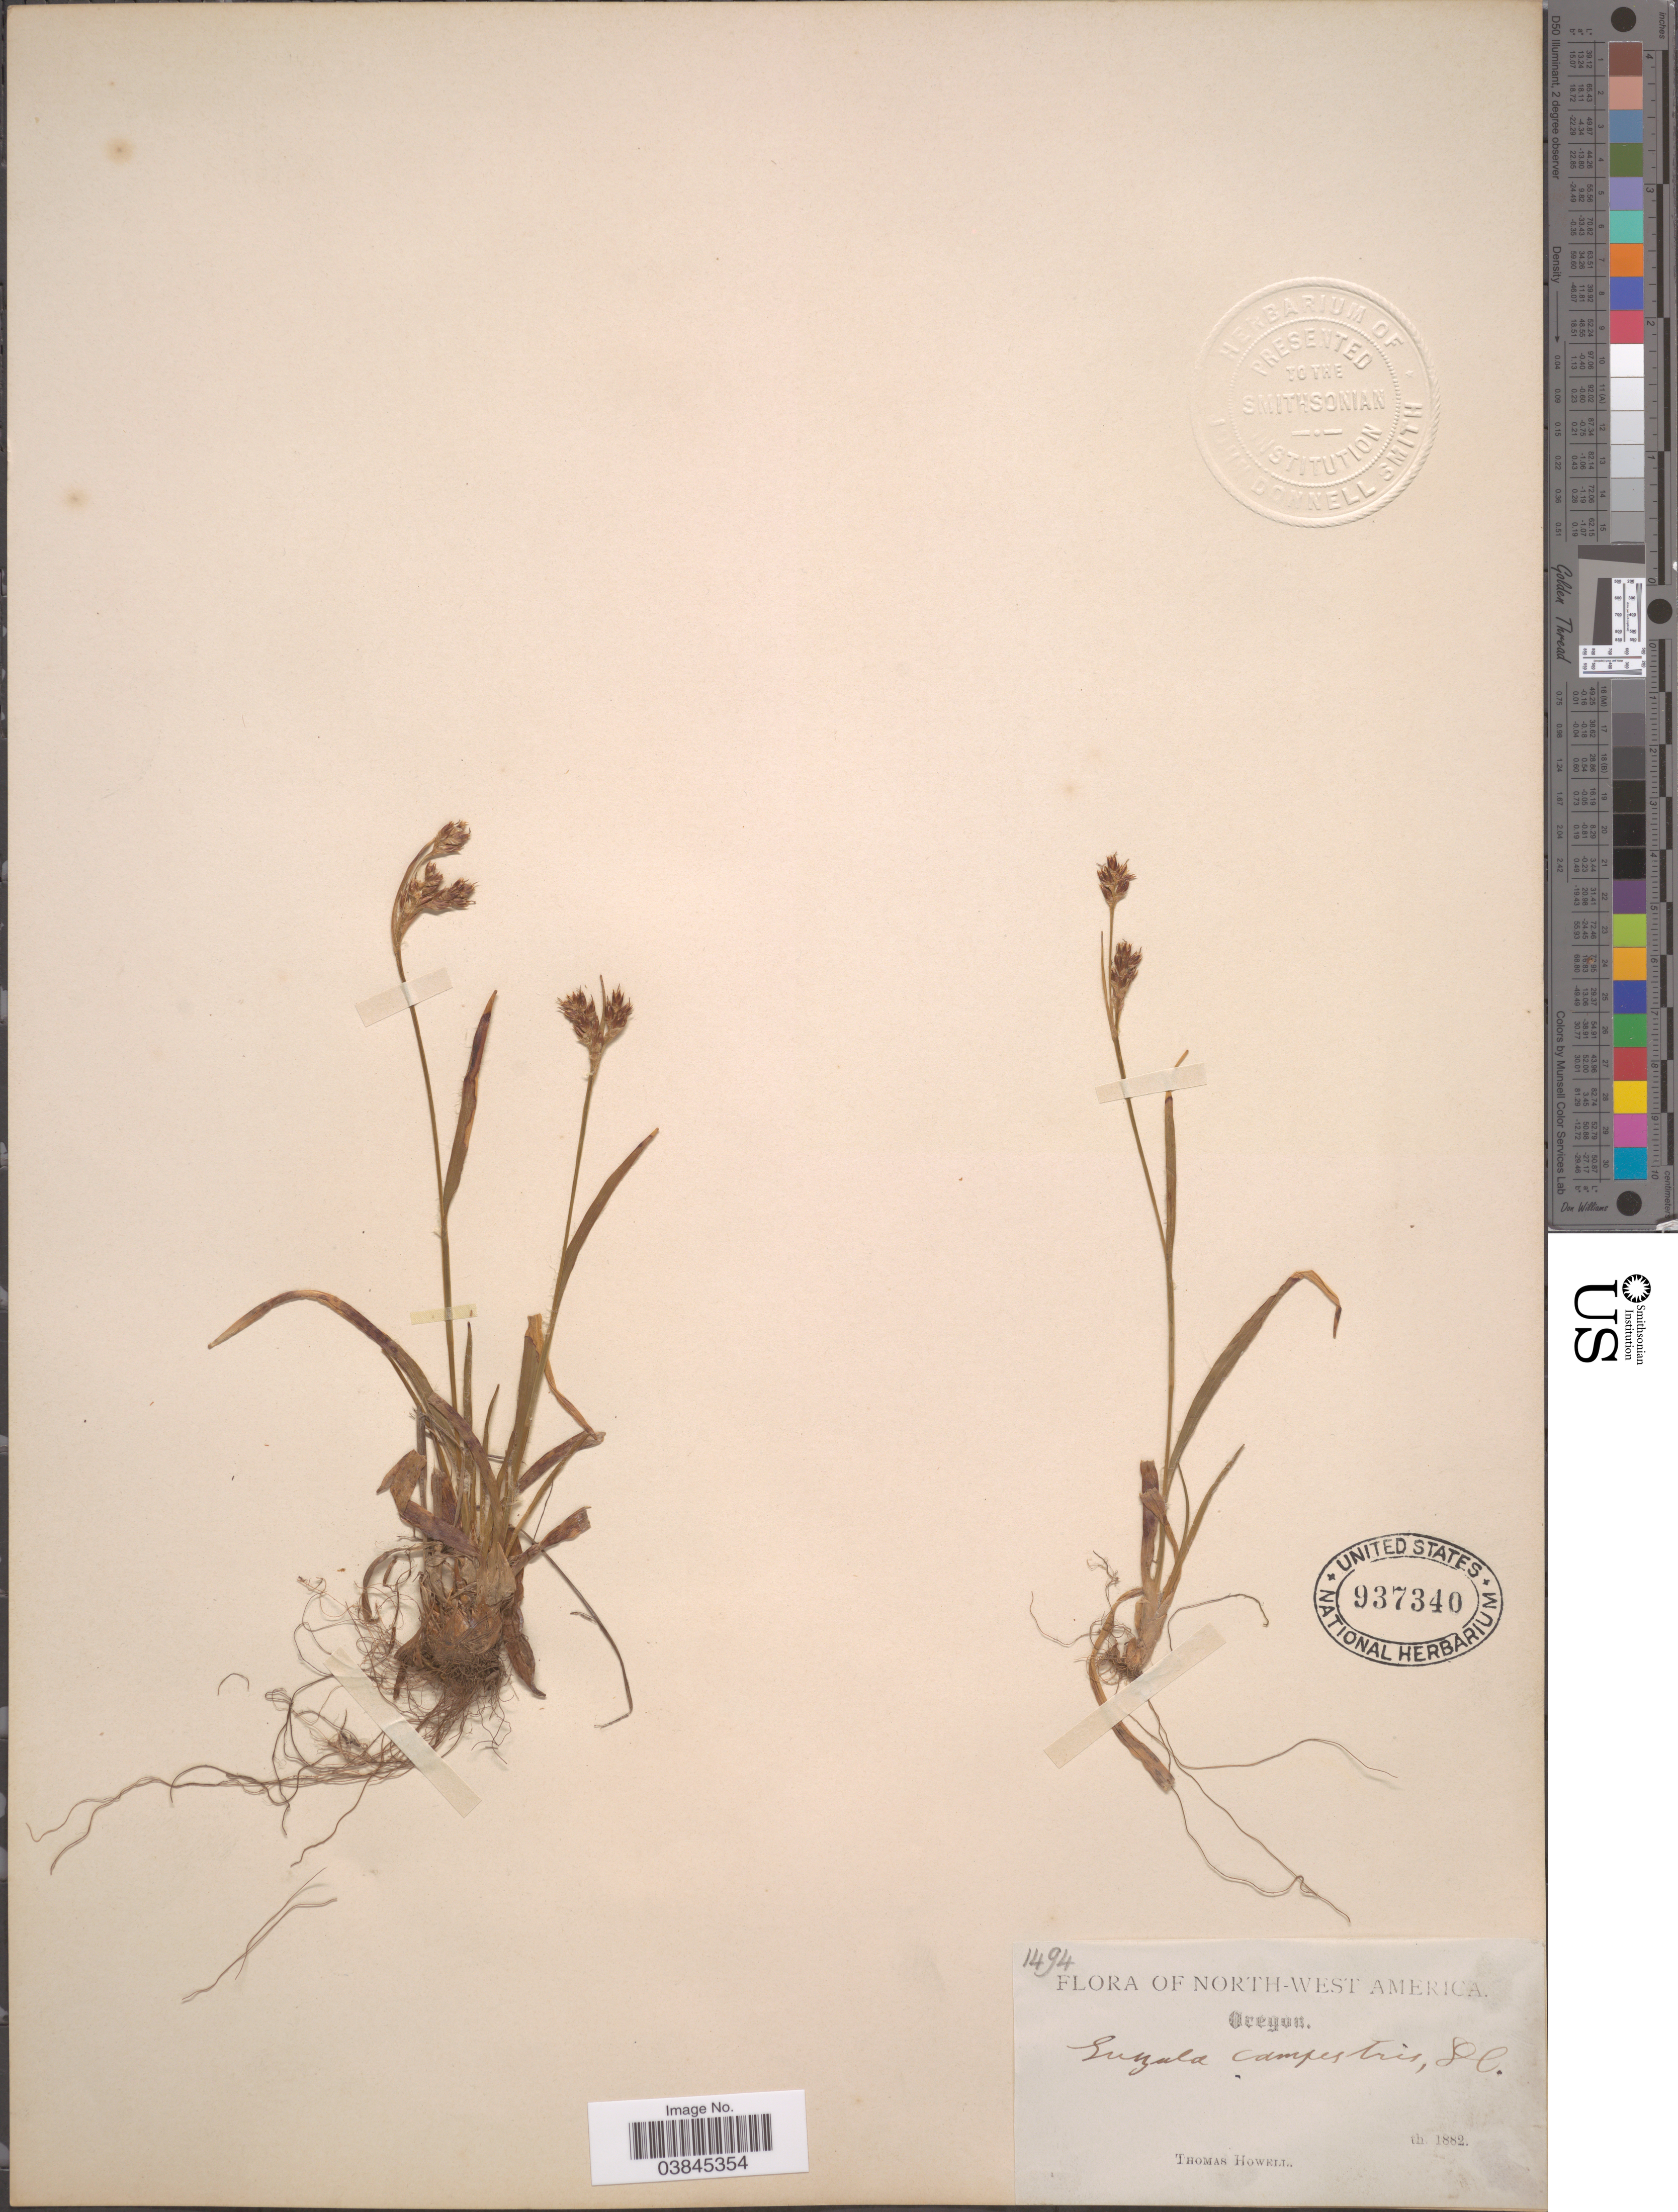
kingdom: Plantae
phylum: Tracheophyta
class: Liliopsida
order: Poales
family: Juncaceae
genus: Luzula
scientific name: Luzula campestris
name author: (L.) DC.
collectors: T. Howell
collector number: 1494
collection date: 1882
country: United States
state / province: Oregon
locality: North-West America.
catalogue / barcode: US 937340